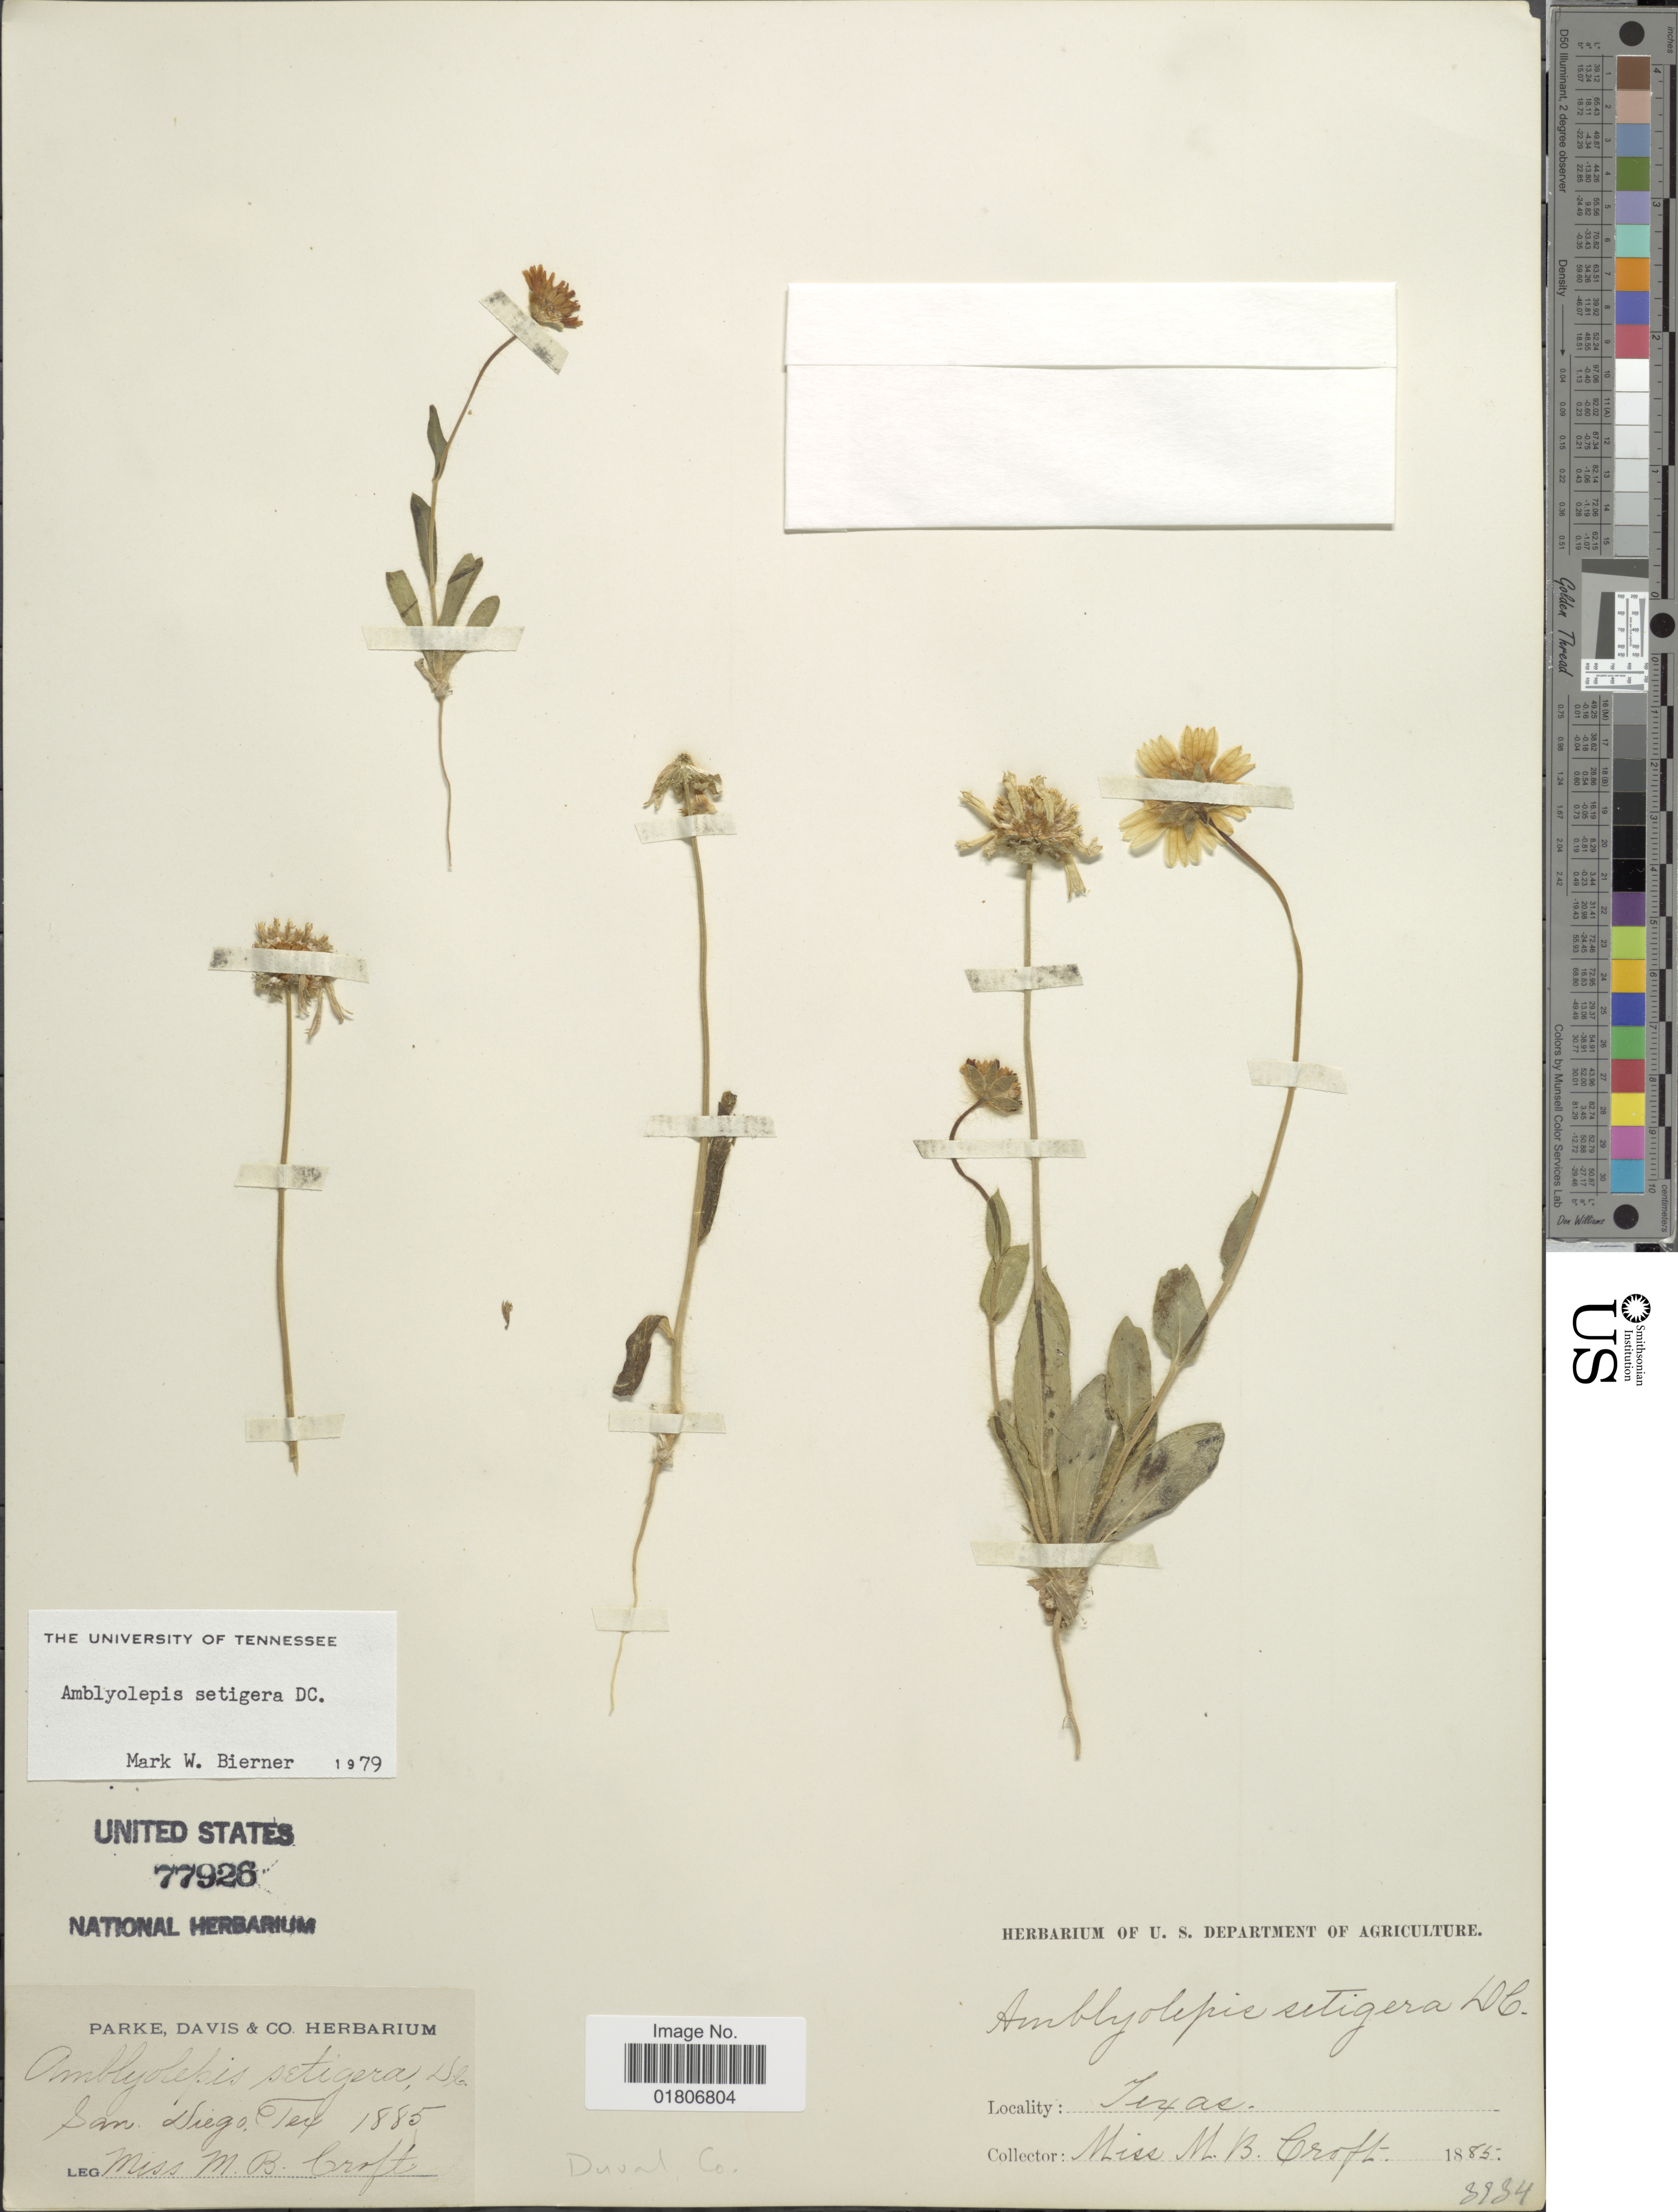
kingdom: Plantae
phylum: Tracheophyta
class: Magnoliopsida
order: Asterales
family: Asteraceae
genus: Amblyolepis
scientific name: Amblyolepis setigera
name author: DC.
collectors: M. Croft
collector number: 3734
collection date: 1885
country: United States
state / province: Texas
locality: San Diego. Duval Co.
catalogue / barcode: US 77926